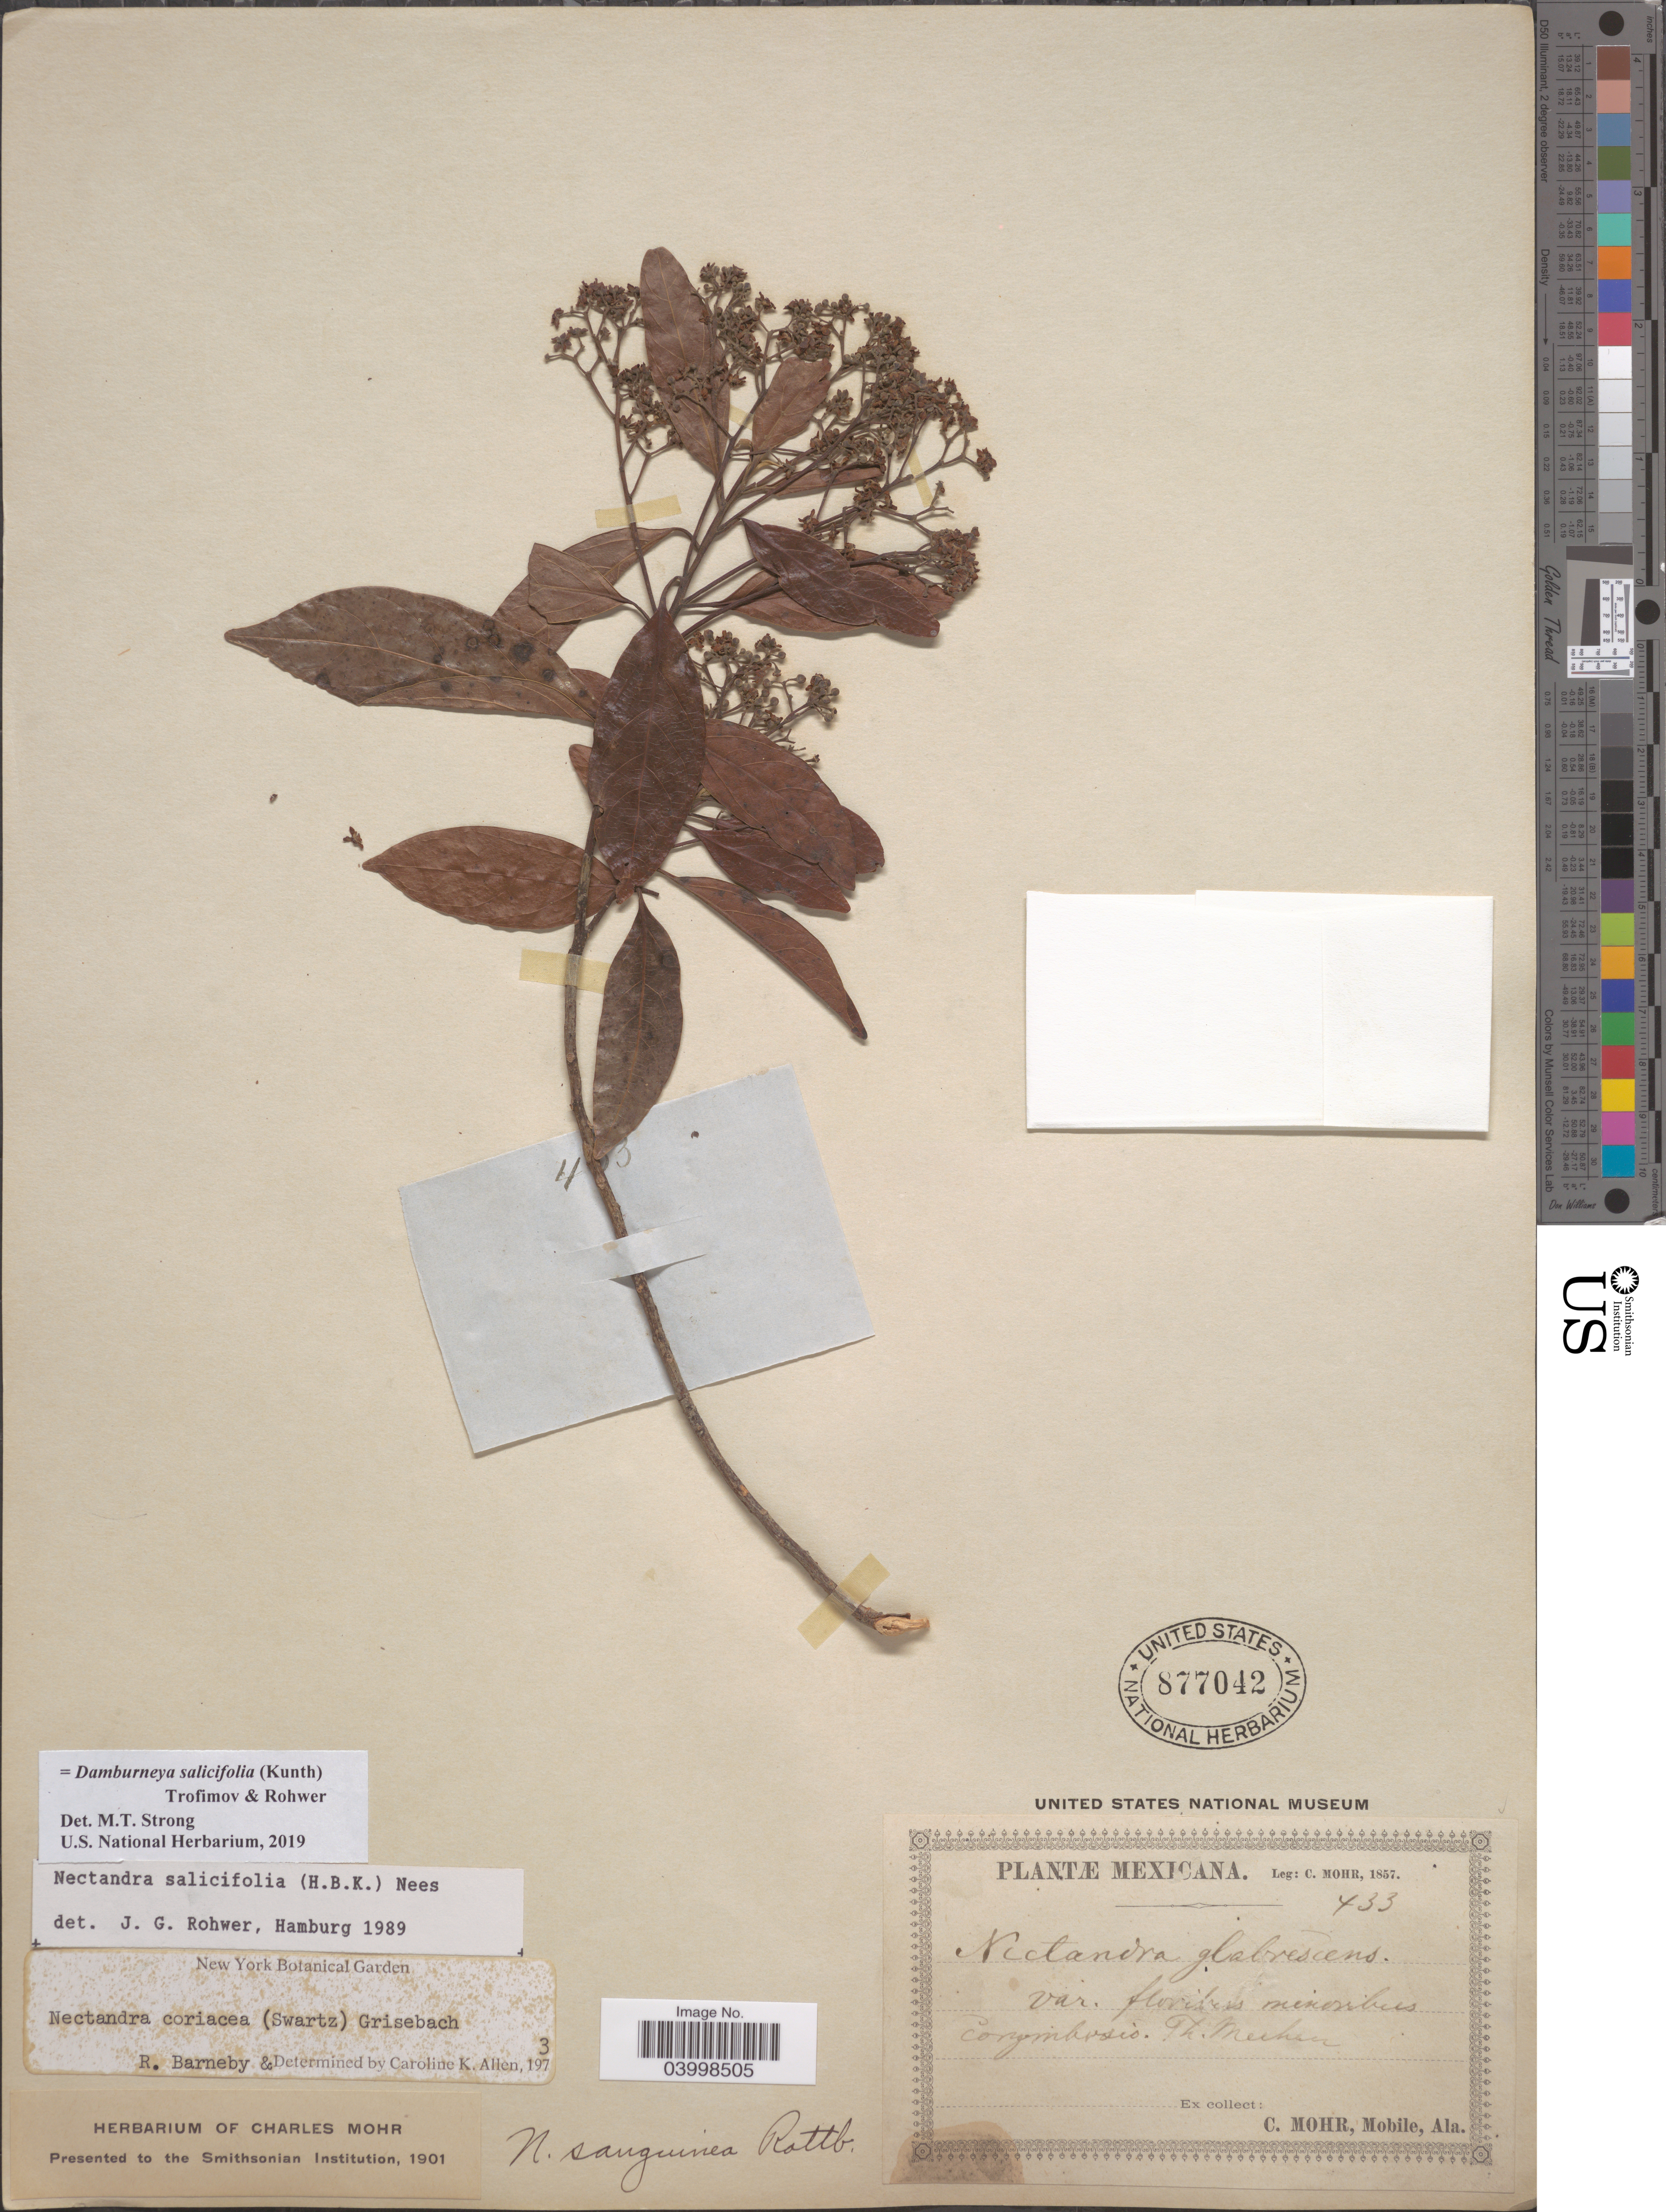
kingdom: Plantae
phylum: Tracheophyta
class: Magnoliopsida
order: Laurales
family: Lauraceae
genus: Damburneya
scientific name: Damburneya salicifolia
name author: (Kunth) Trofimov & Rohwer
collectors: C. T. Mohr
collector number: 433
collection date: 1857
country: Mexico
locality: Congmbossis.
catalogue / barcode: US 877042